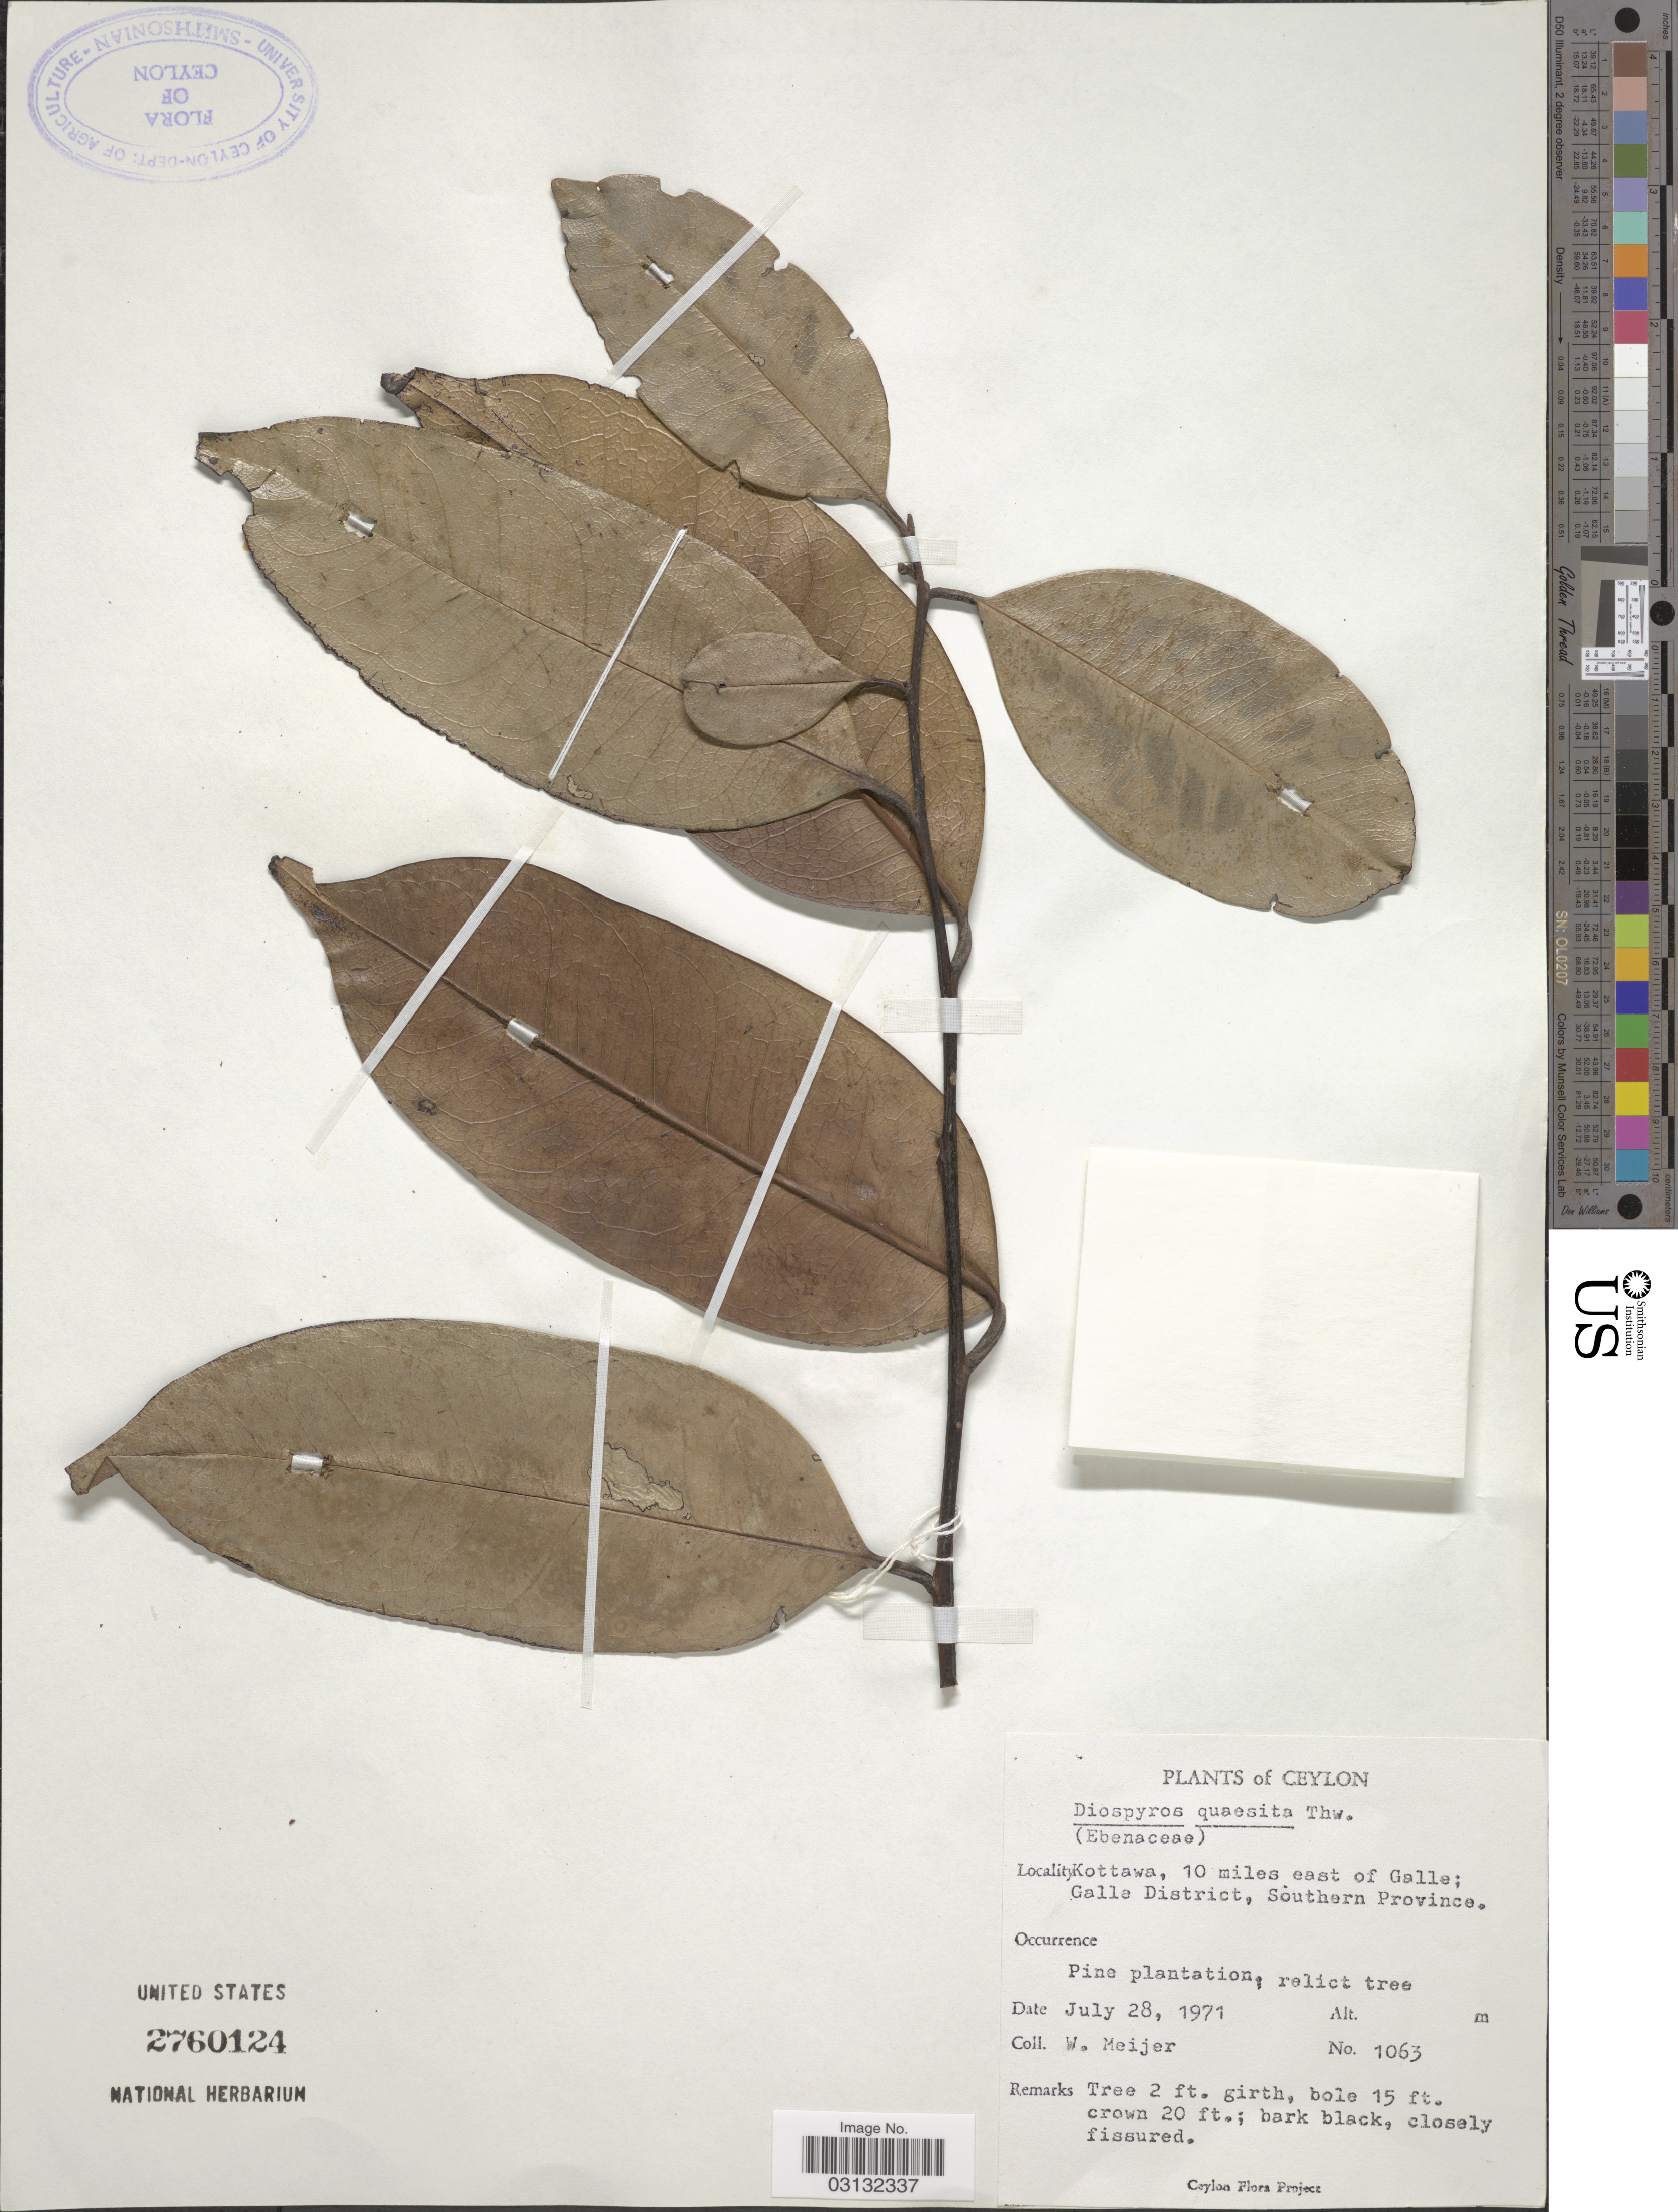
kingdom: Plantae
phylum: Tracheophyta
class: Magnoliopsida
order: Ericales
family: Ebenaceae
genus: Diospyros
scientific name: Diospyros quaesita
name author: Thwaites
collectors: W. Meijer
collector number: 1063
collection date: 1971-07-28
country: Sri Lanka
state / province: Southern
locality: Ceylon. Kottawa, 10 miles east of Galle; Galle District.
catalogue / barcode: US 2760124